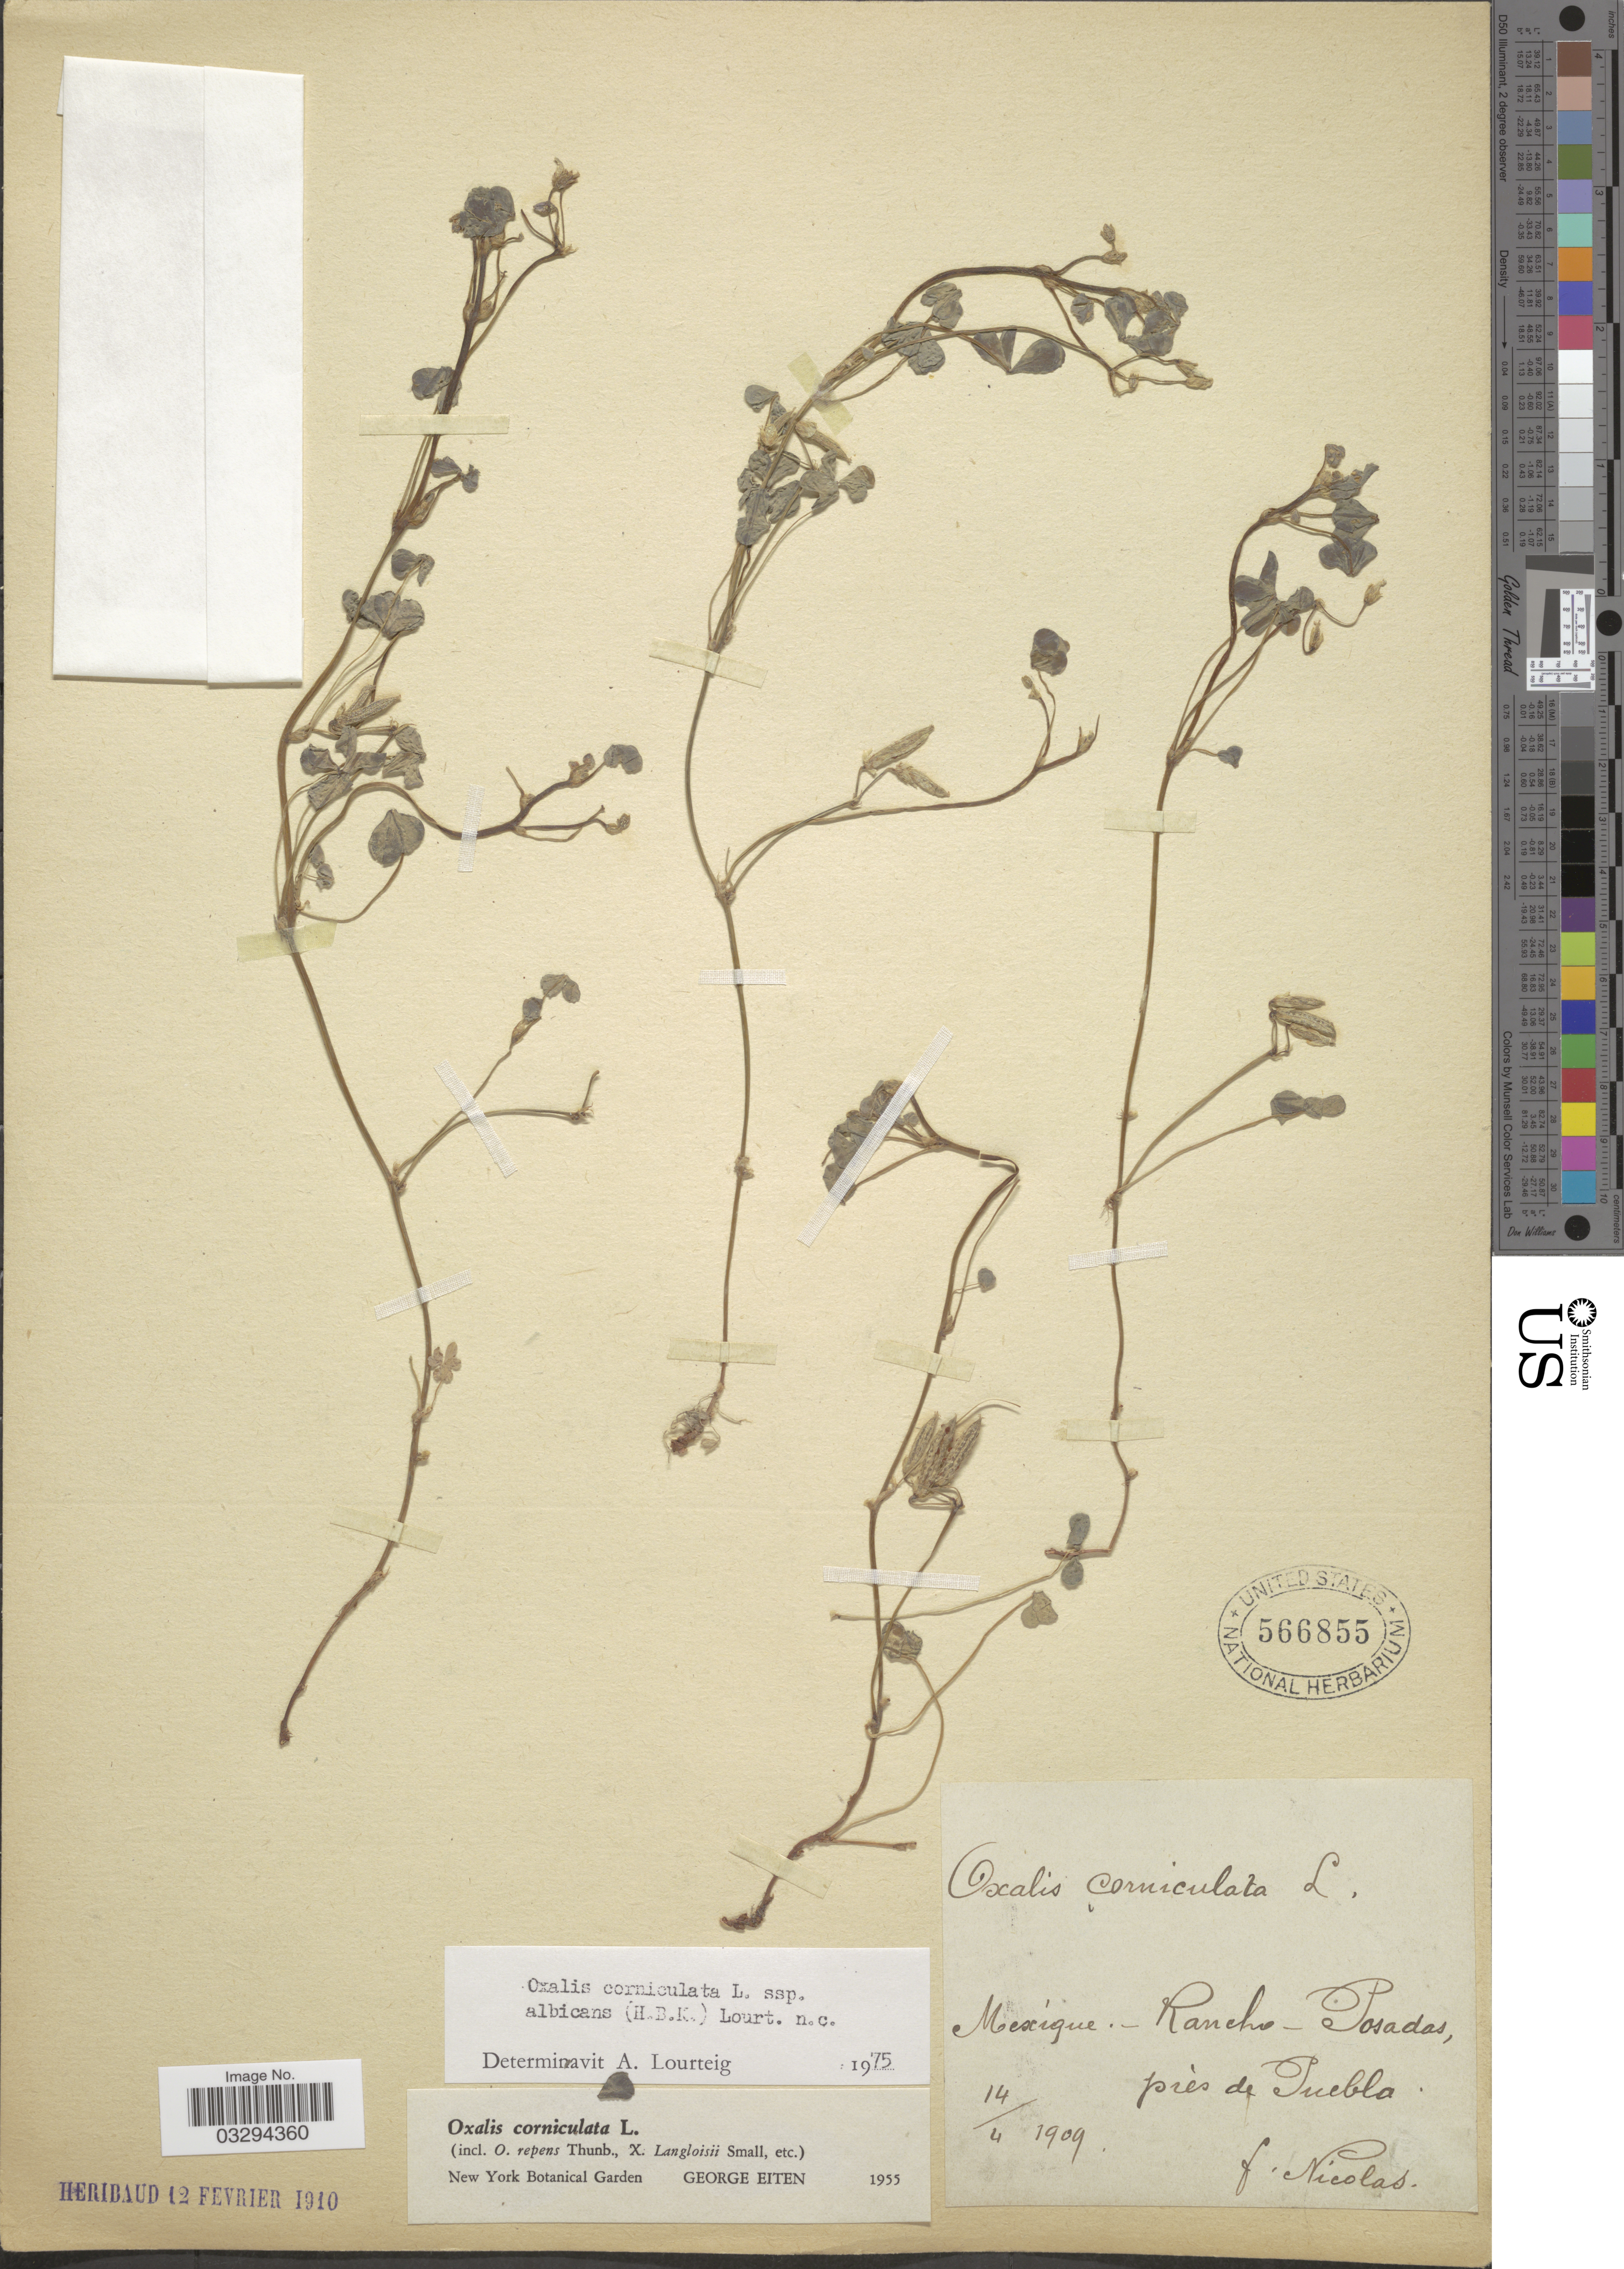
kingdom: Plantae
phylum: Tracheophyta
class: Magnoliopsida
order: Oxalidales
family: Oxalidaceae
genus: Oxalis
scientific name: Oxalis corniculata subsp. albicans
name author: (Kunth) Lourteig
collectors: F. Nicolas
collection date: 1909-04-14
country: Mexico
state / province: Puebla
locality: Rancho- Posadas.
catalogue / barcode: US 566855